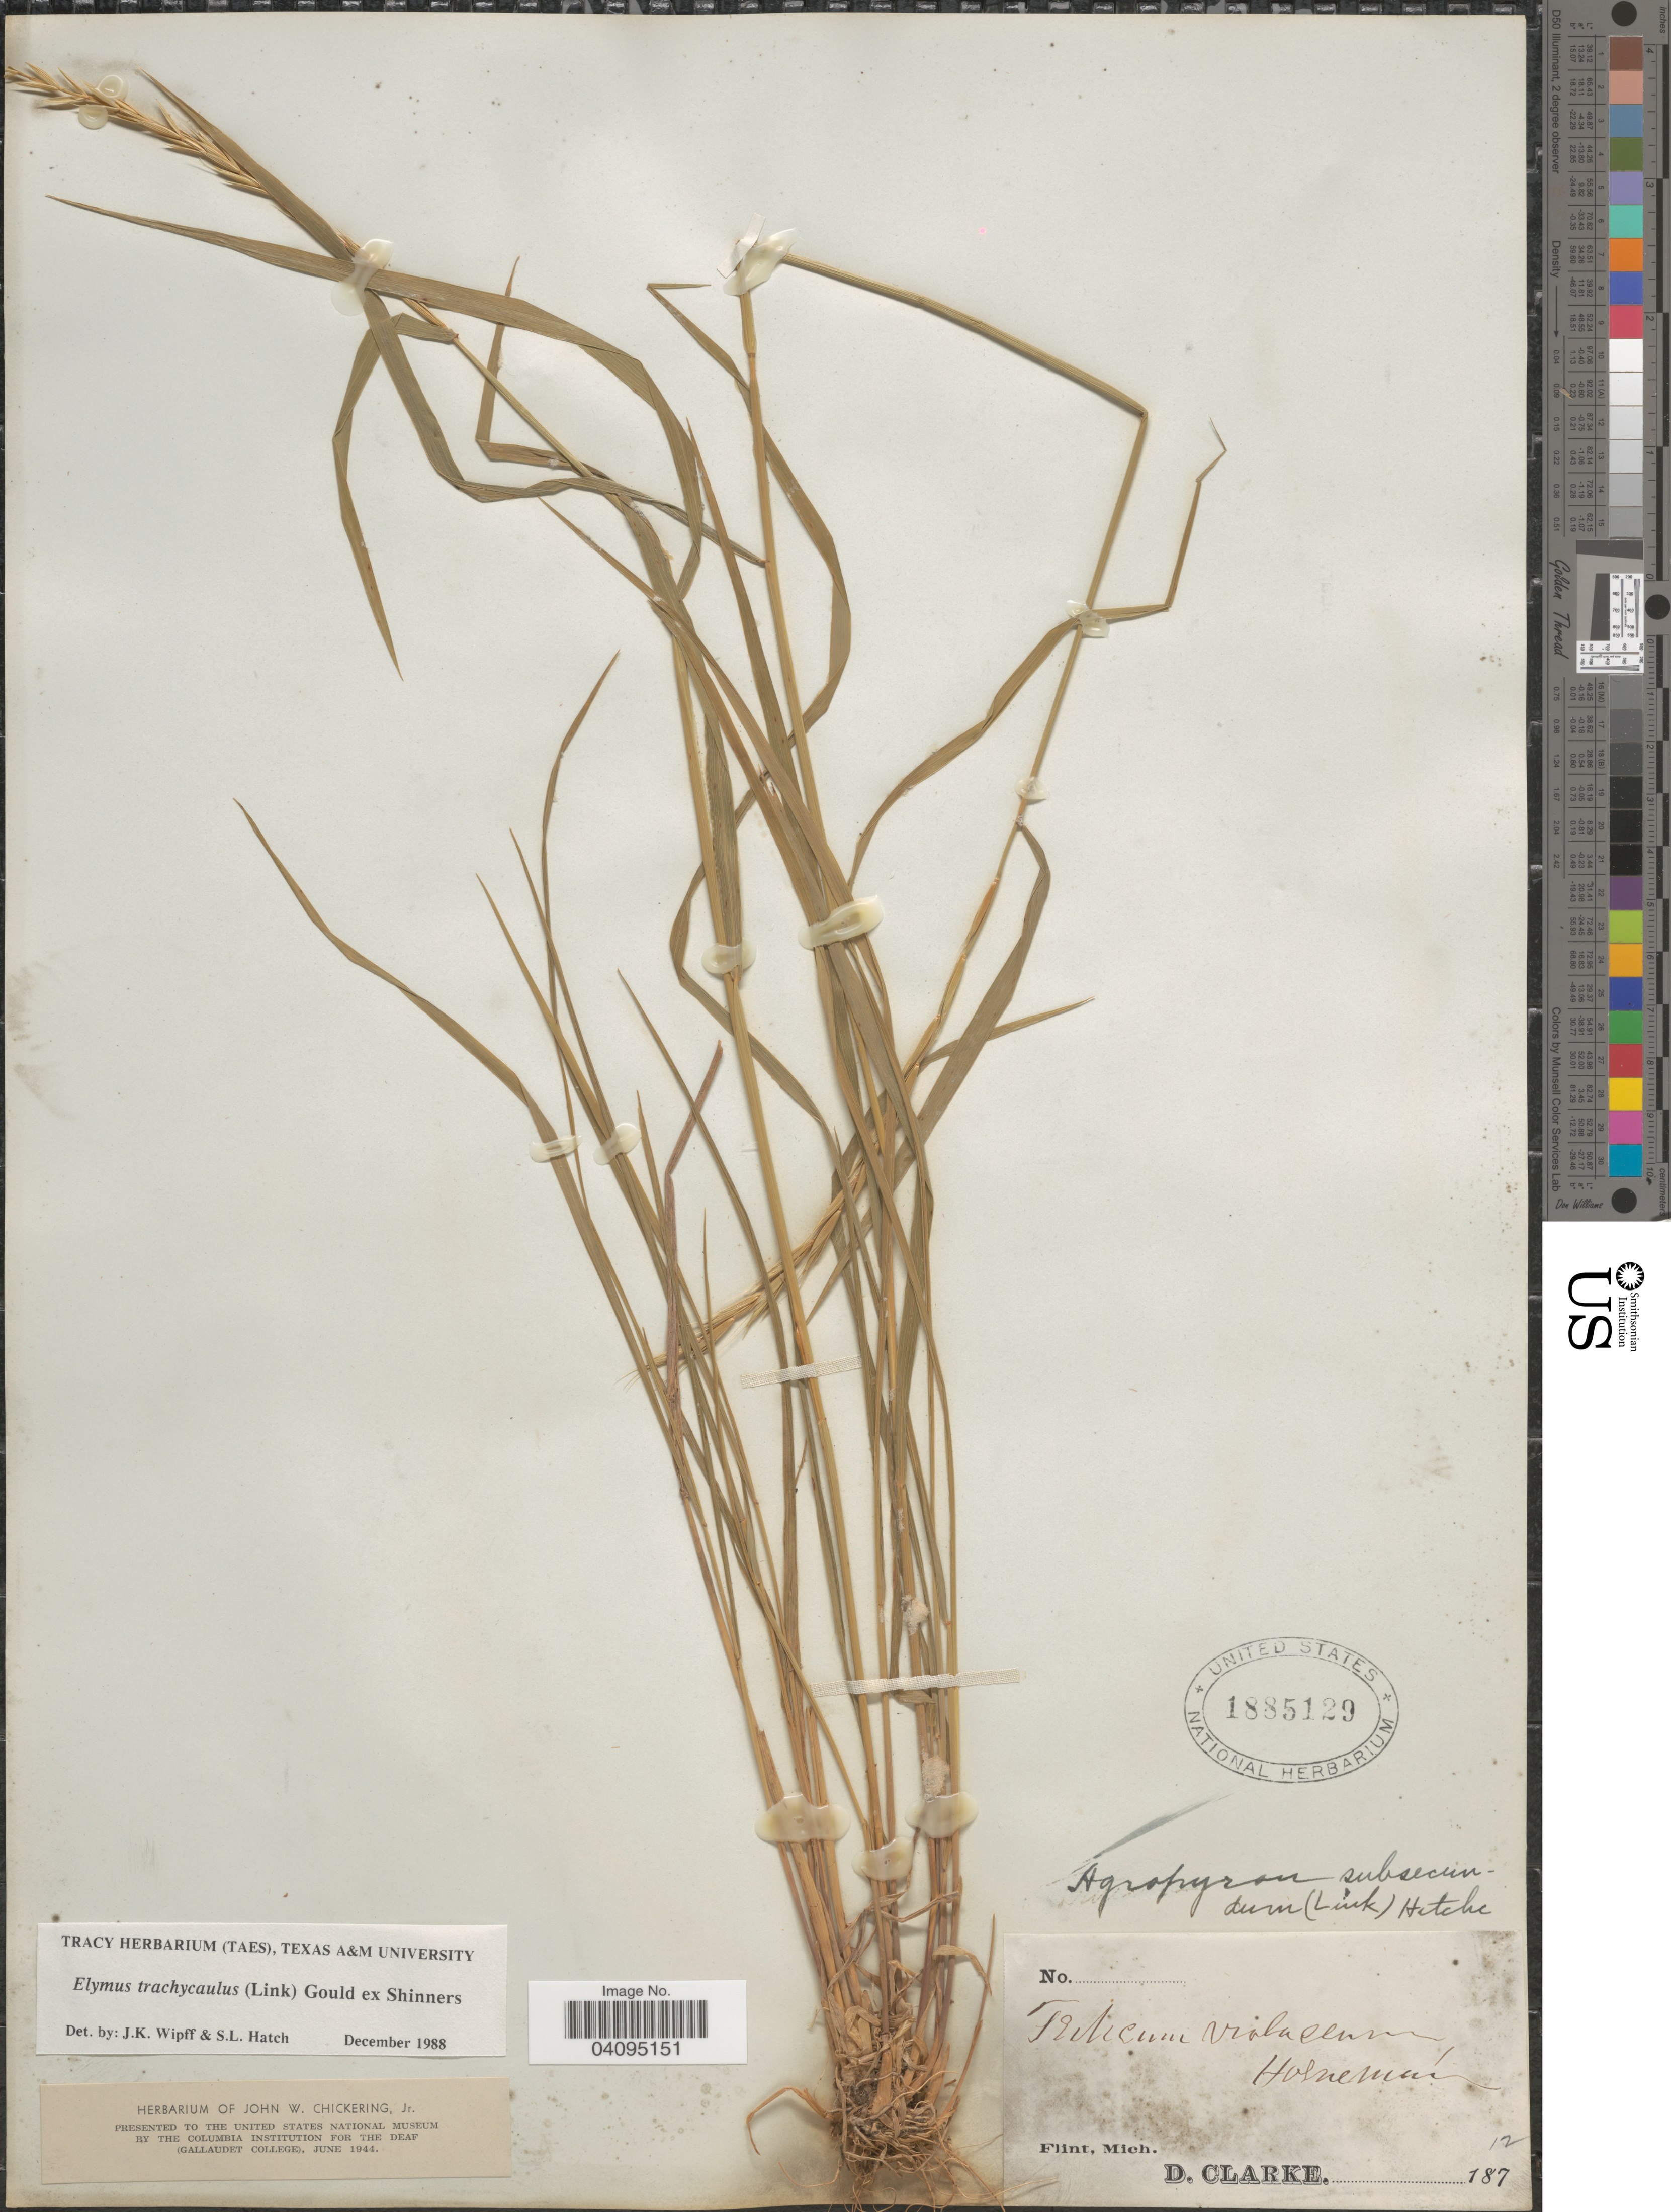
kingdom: Plantae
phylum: Tracheophyta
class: Liliopsida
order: Poales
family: Poaceae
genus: Elymus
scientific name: Elymus trachycaulus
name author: (Link) Gould ex Shinners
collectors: D. Clarke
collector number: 12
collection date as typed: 187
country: United States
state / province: Michigan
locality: Flint.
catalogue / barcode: US 1885129